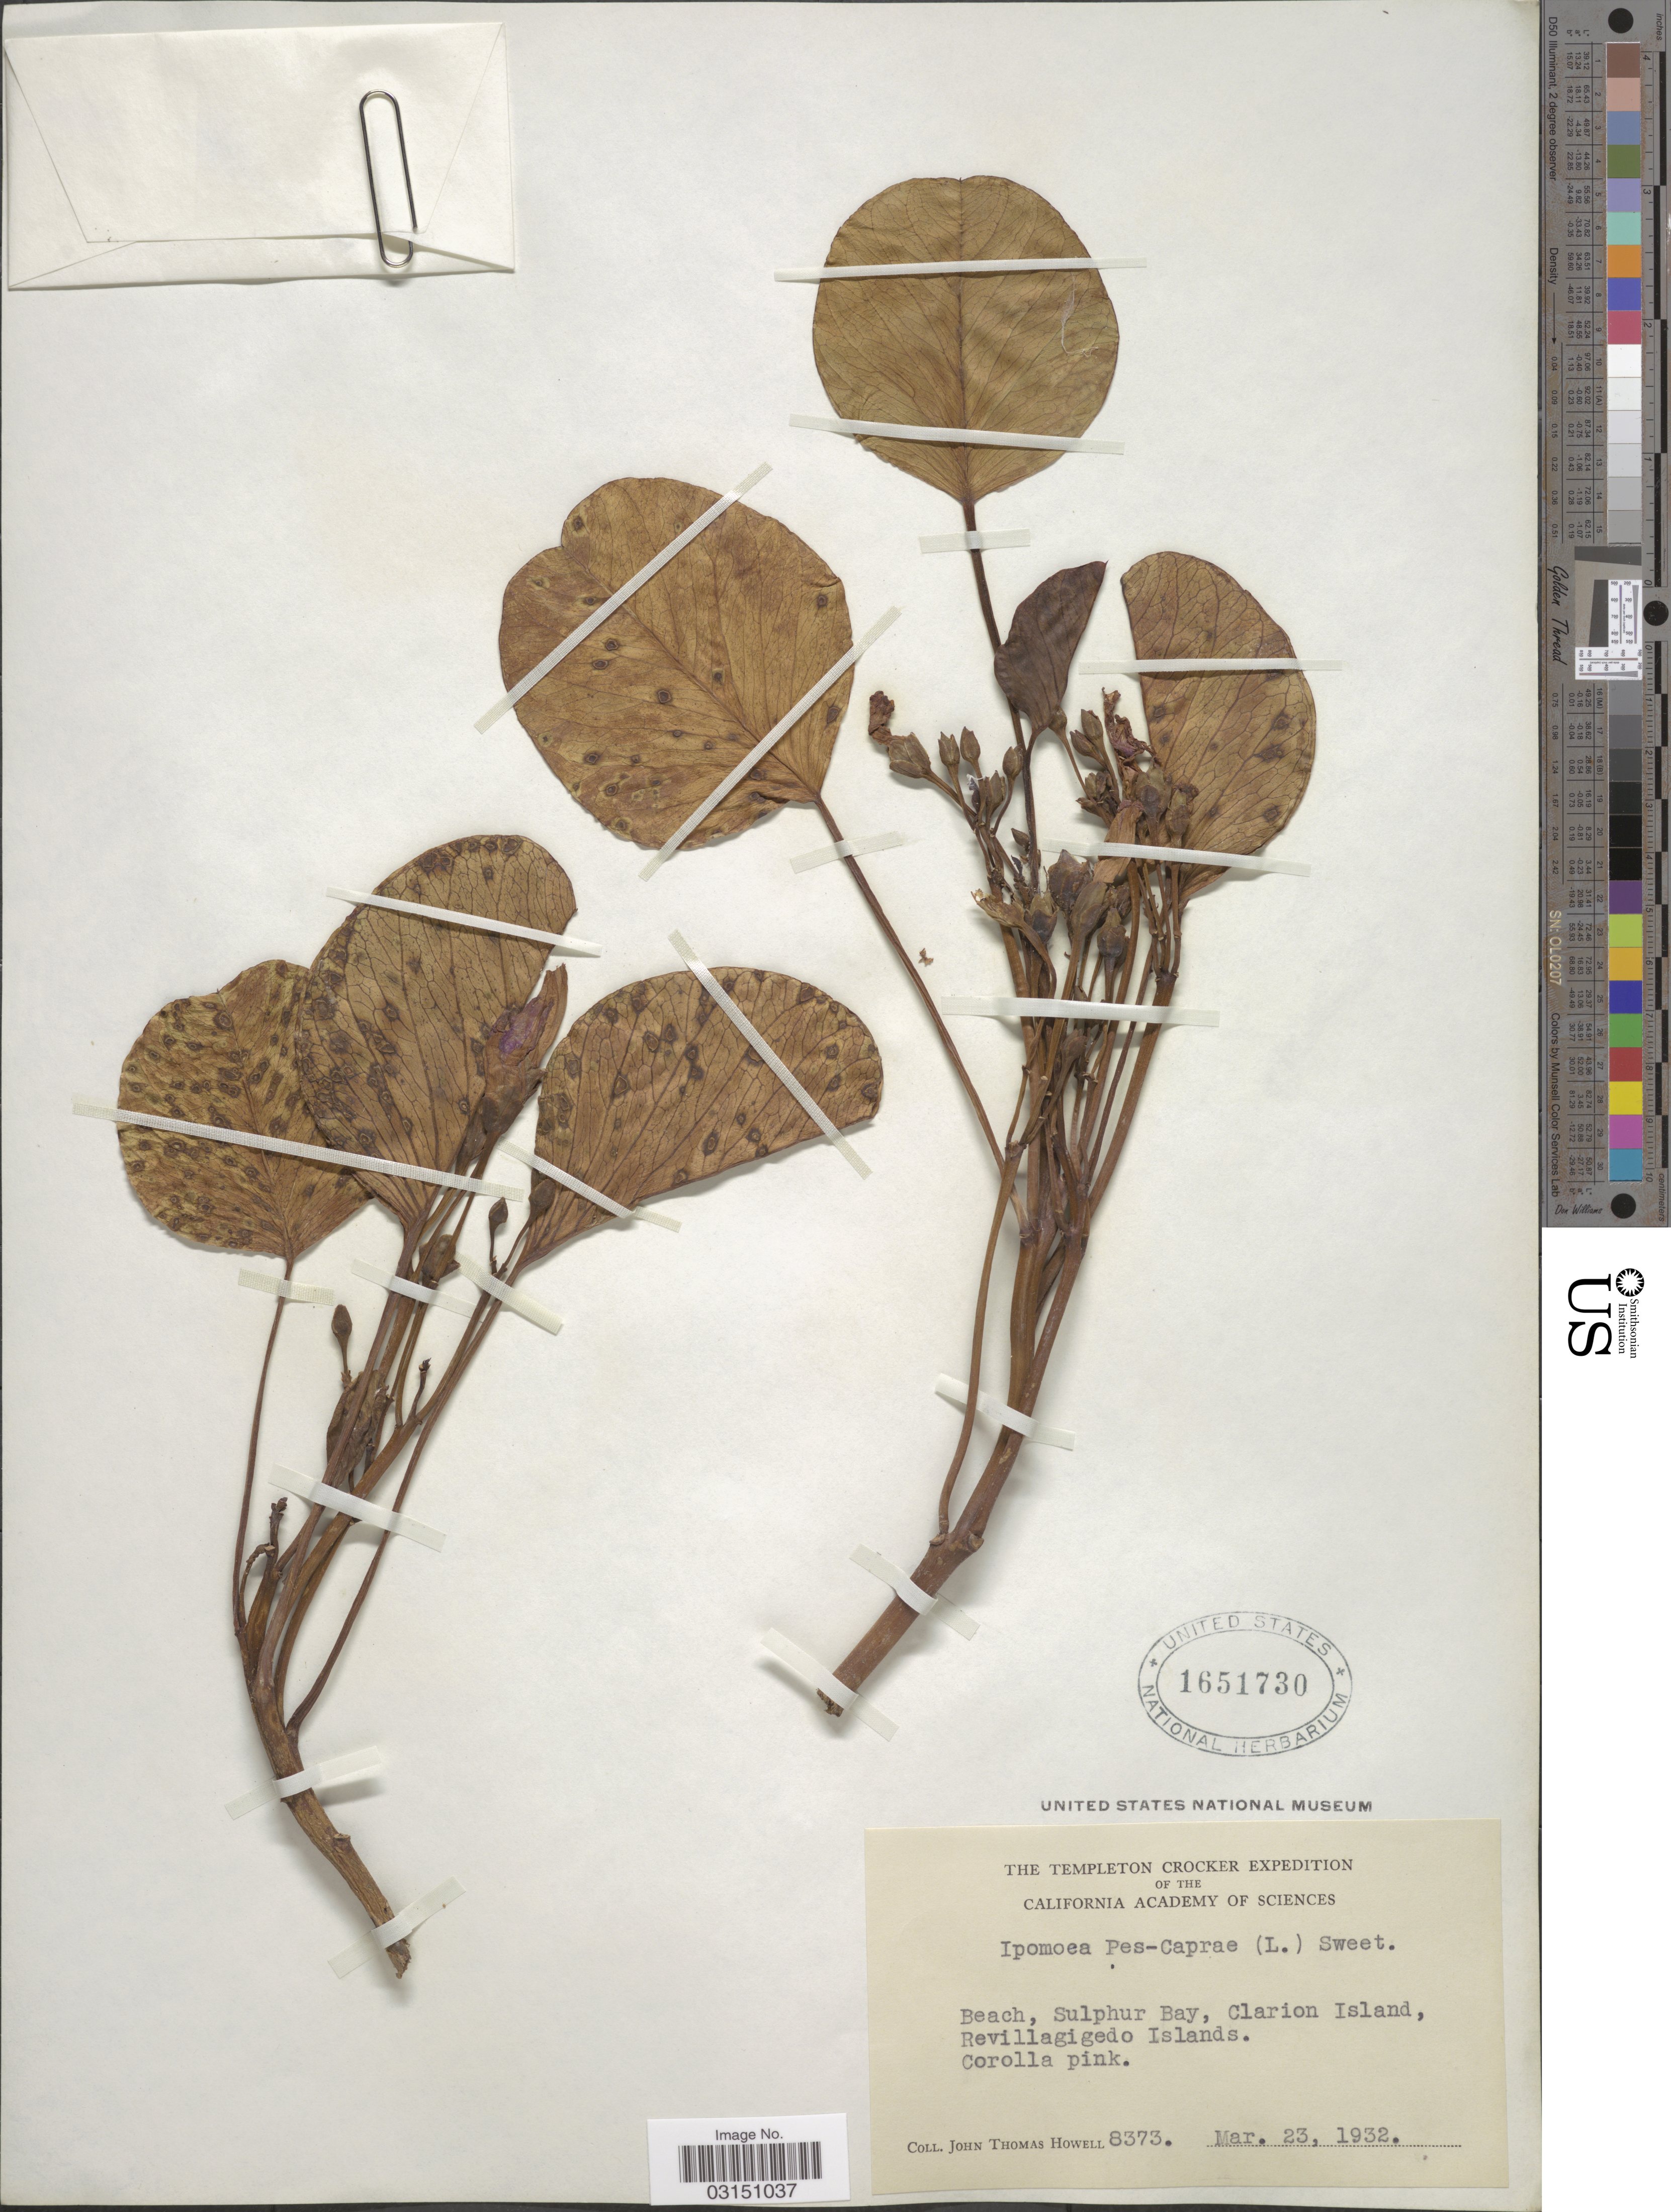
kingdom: Plantae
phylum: Tracheophyta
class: Magnoliopsida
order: Solanales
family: Convolvulaceae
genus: Ipomoea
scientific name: Ipomoea pes-caprae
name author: (L.) R. Br.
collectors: J. T. Howell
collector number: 8373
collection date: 1932-03-23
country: Mexico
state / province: Colima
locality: Beach, Sulphur Bay, Clarion Island, Revillagigedo Islands.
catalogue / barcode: US 1651730